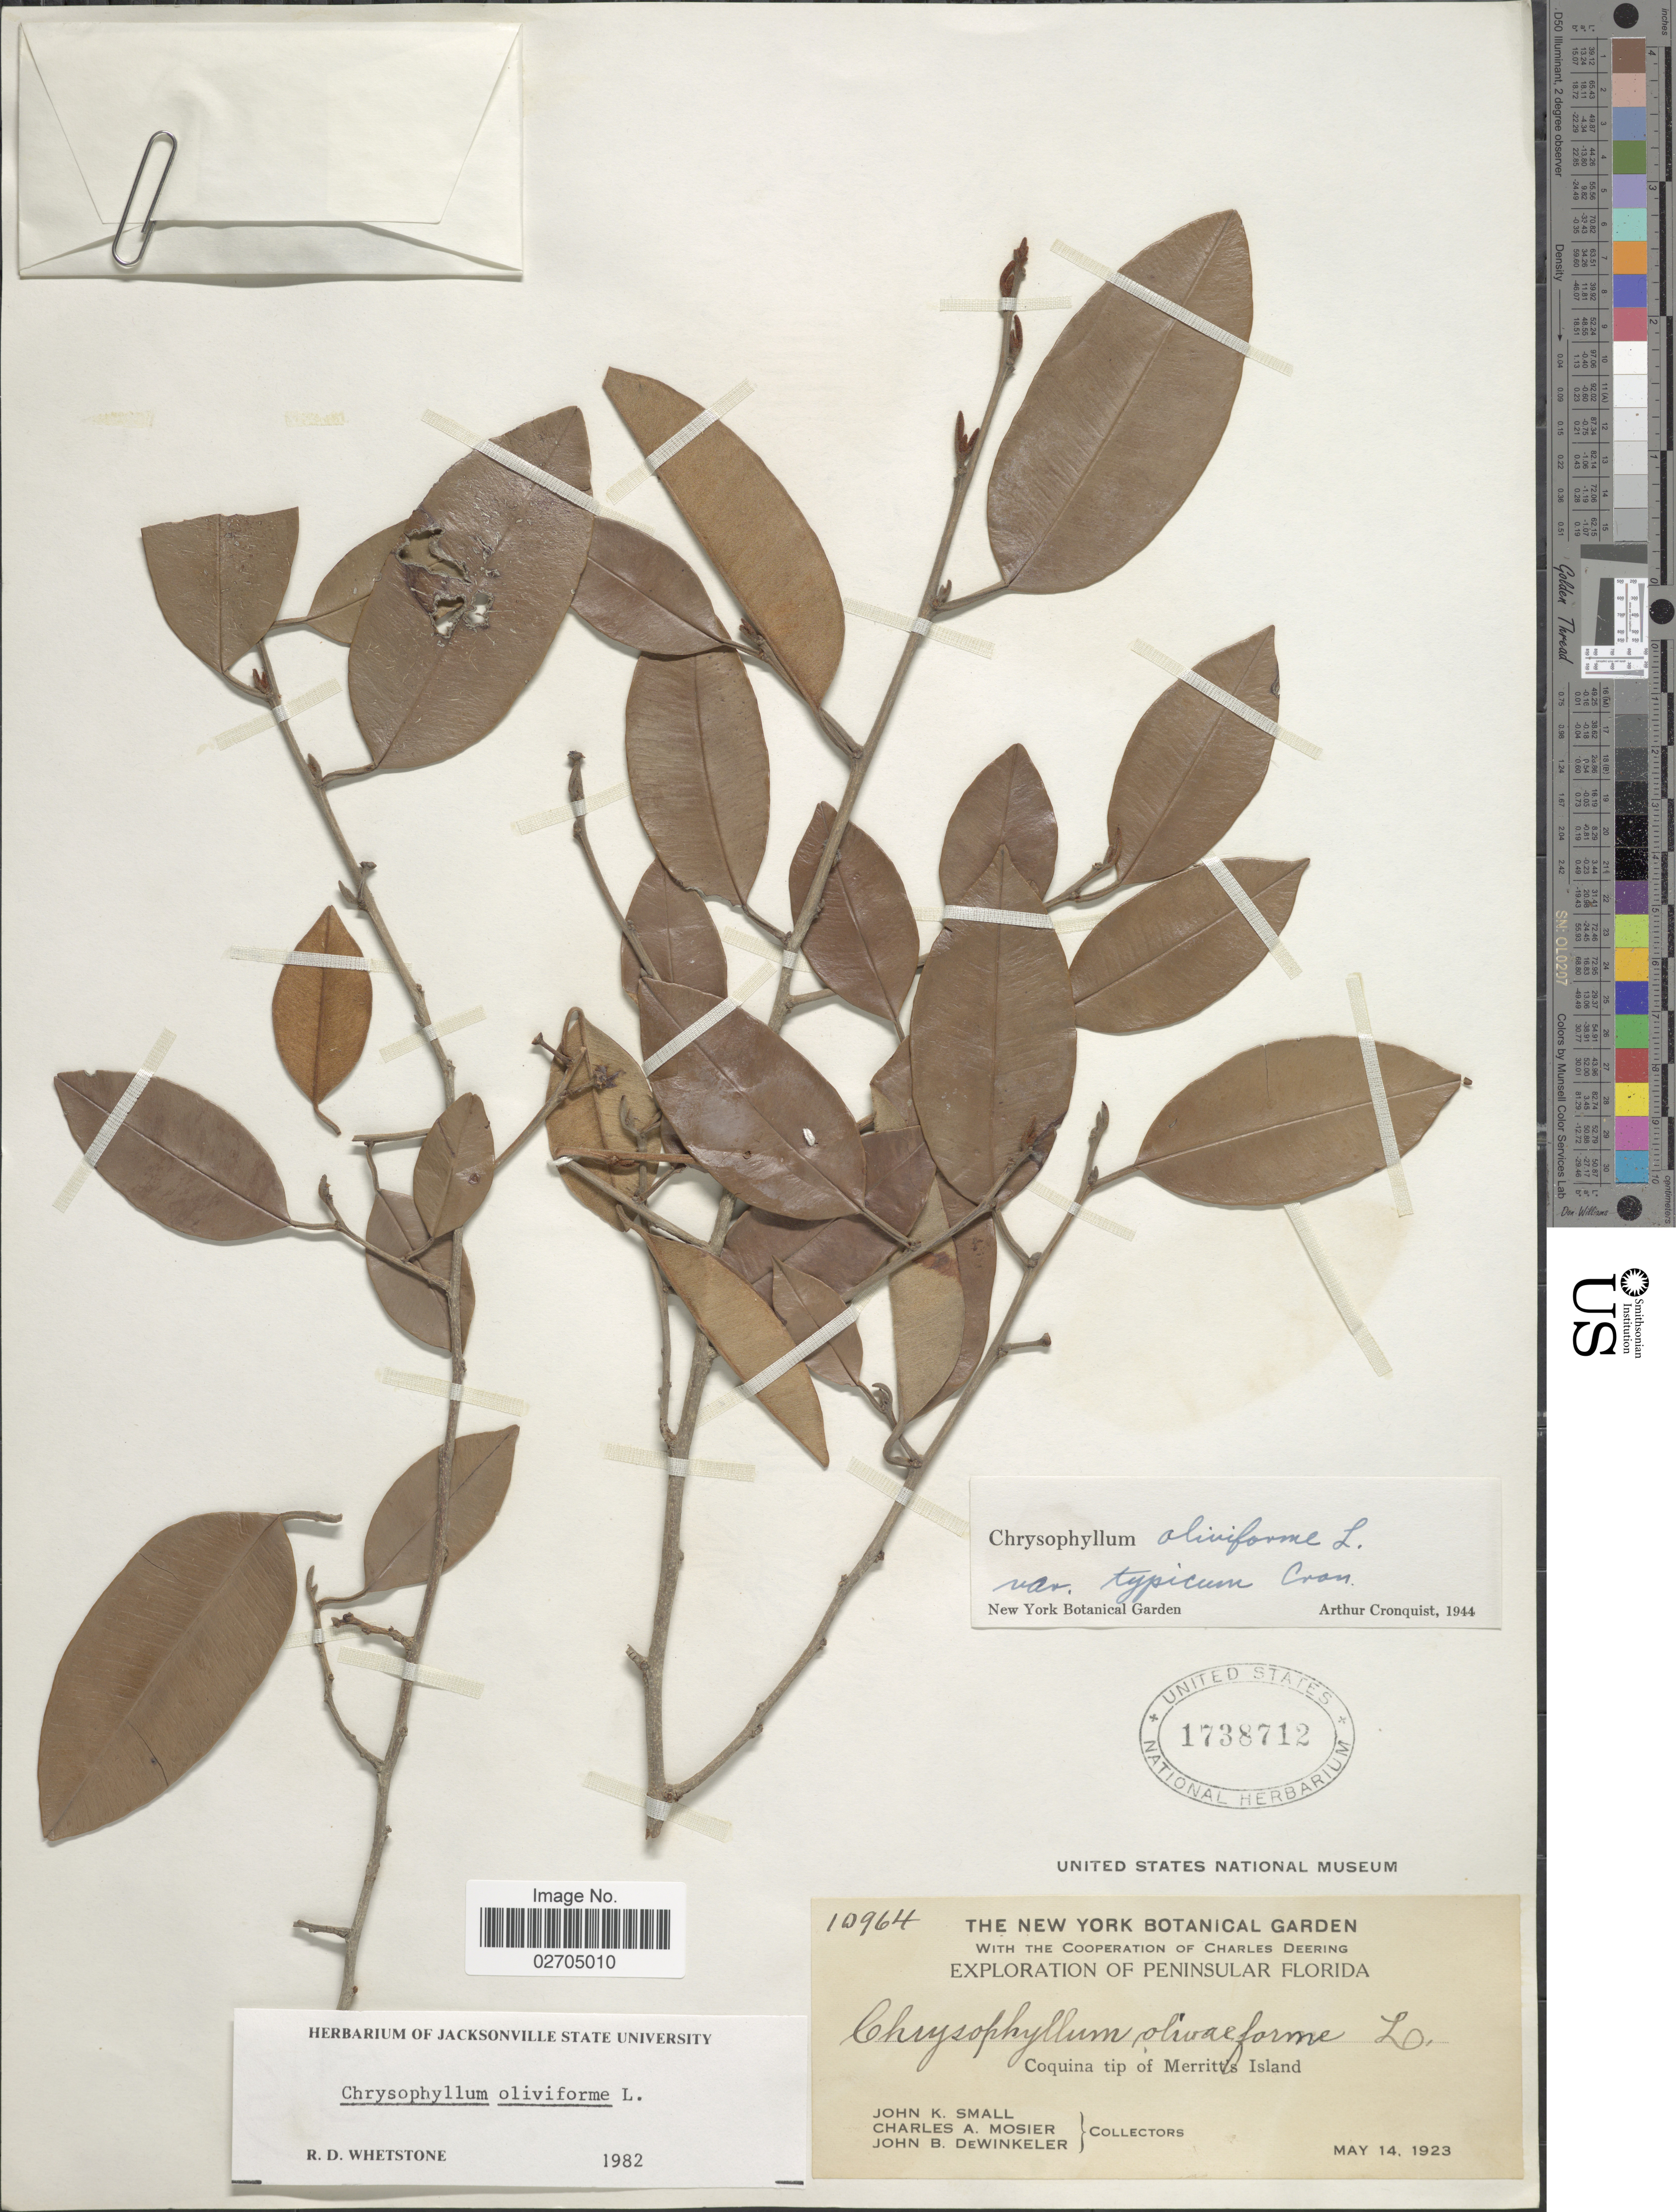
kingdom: Plantae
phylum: Tracheophyta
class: Magnoliopsida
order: Ericales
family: Sapotaceae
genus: Chrysophyllum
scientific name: Chrysophyllum oliviforme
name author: L.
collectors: J. K. Small, C. A. Mosier & J. B. Dewinkeler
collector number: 10964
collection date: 1923-05-14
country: United States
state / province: Florida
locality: The Peninsular Florida, Coquina tip of Merritt's Island.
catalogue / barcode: US 1738712